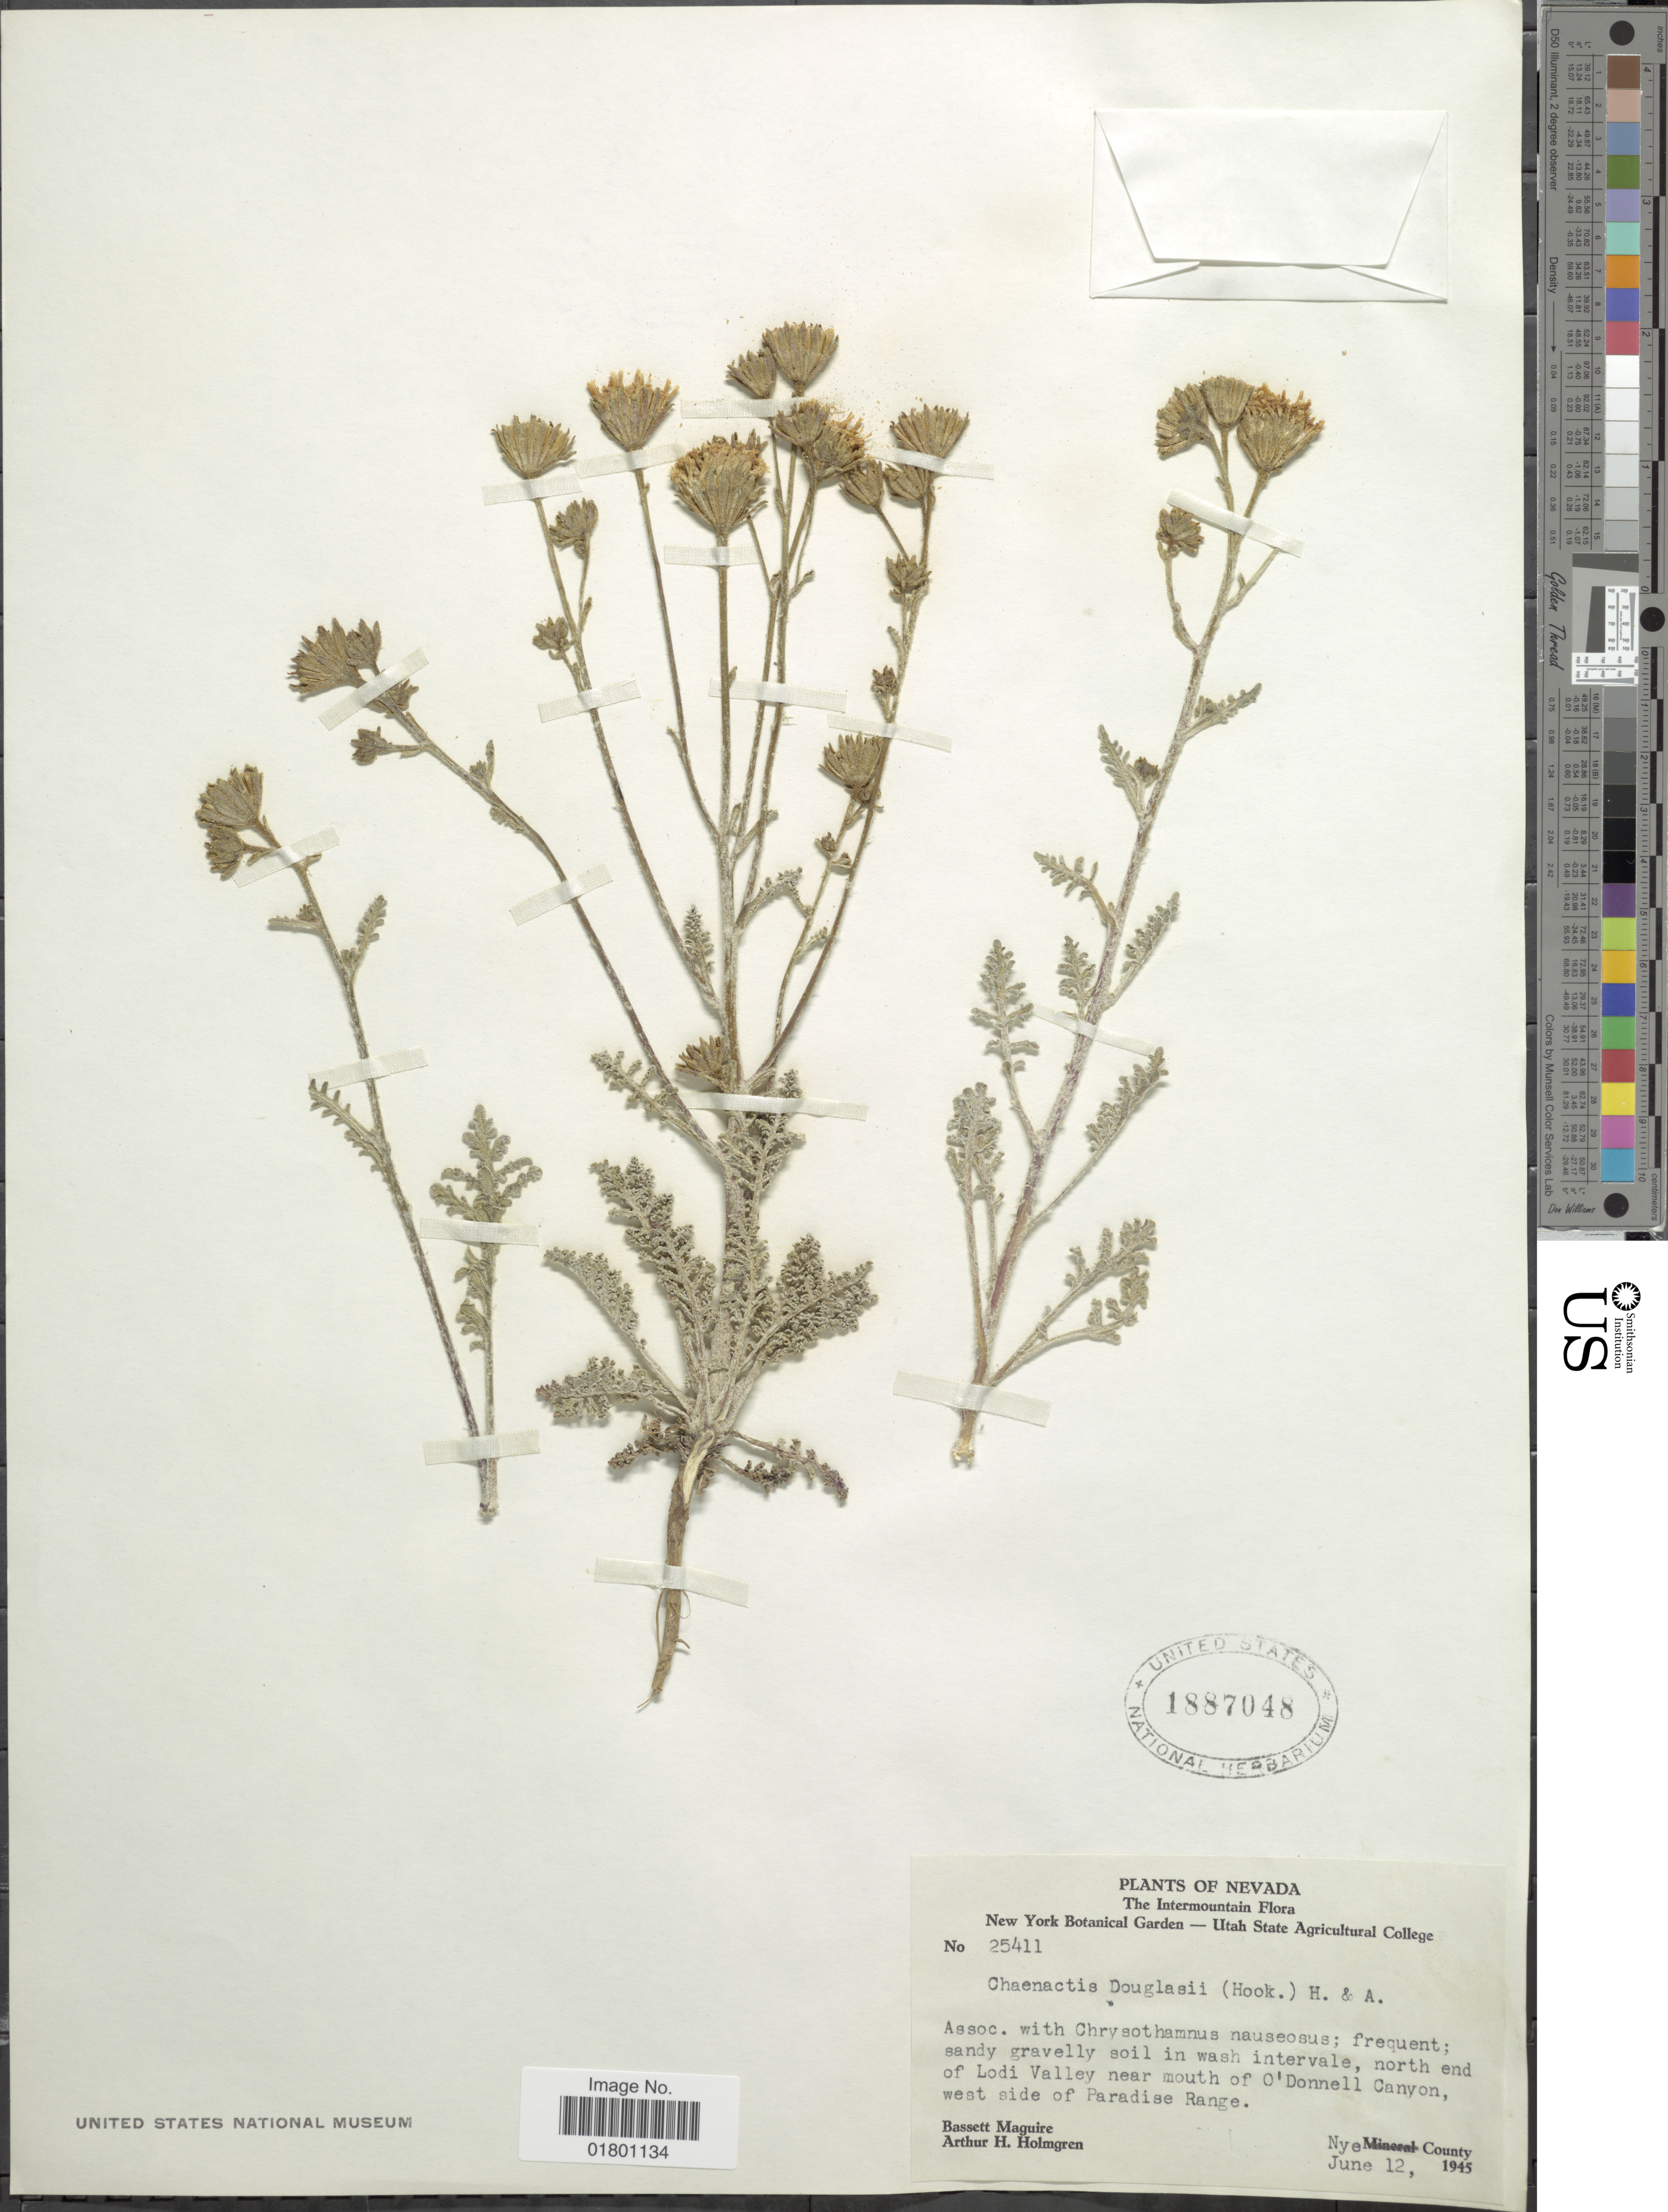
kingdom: Plantae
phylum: Tracheophyta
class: Magnoliopsida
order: Asterales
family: Asteraceae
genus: Chaenactis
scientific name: Chaenactis douglasii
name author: Hook. & Arn.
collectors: B. Maguire & A. H. Holmgren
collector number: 25411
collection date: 1945-06-12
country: United States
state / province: Nevada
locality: Sandy gravelly soil in wash intervale, north end of Lodi Valley near mouth of O' Donnell Canyon, west side of Paradise Range, Nye County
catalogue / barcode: US 1887048